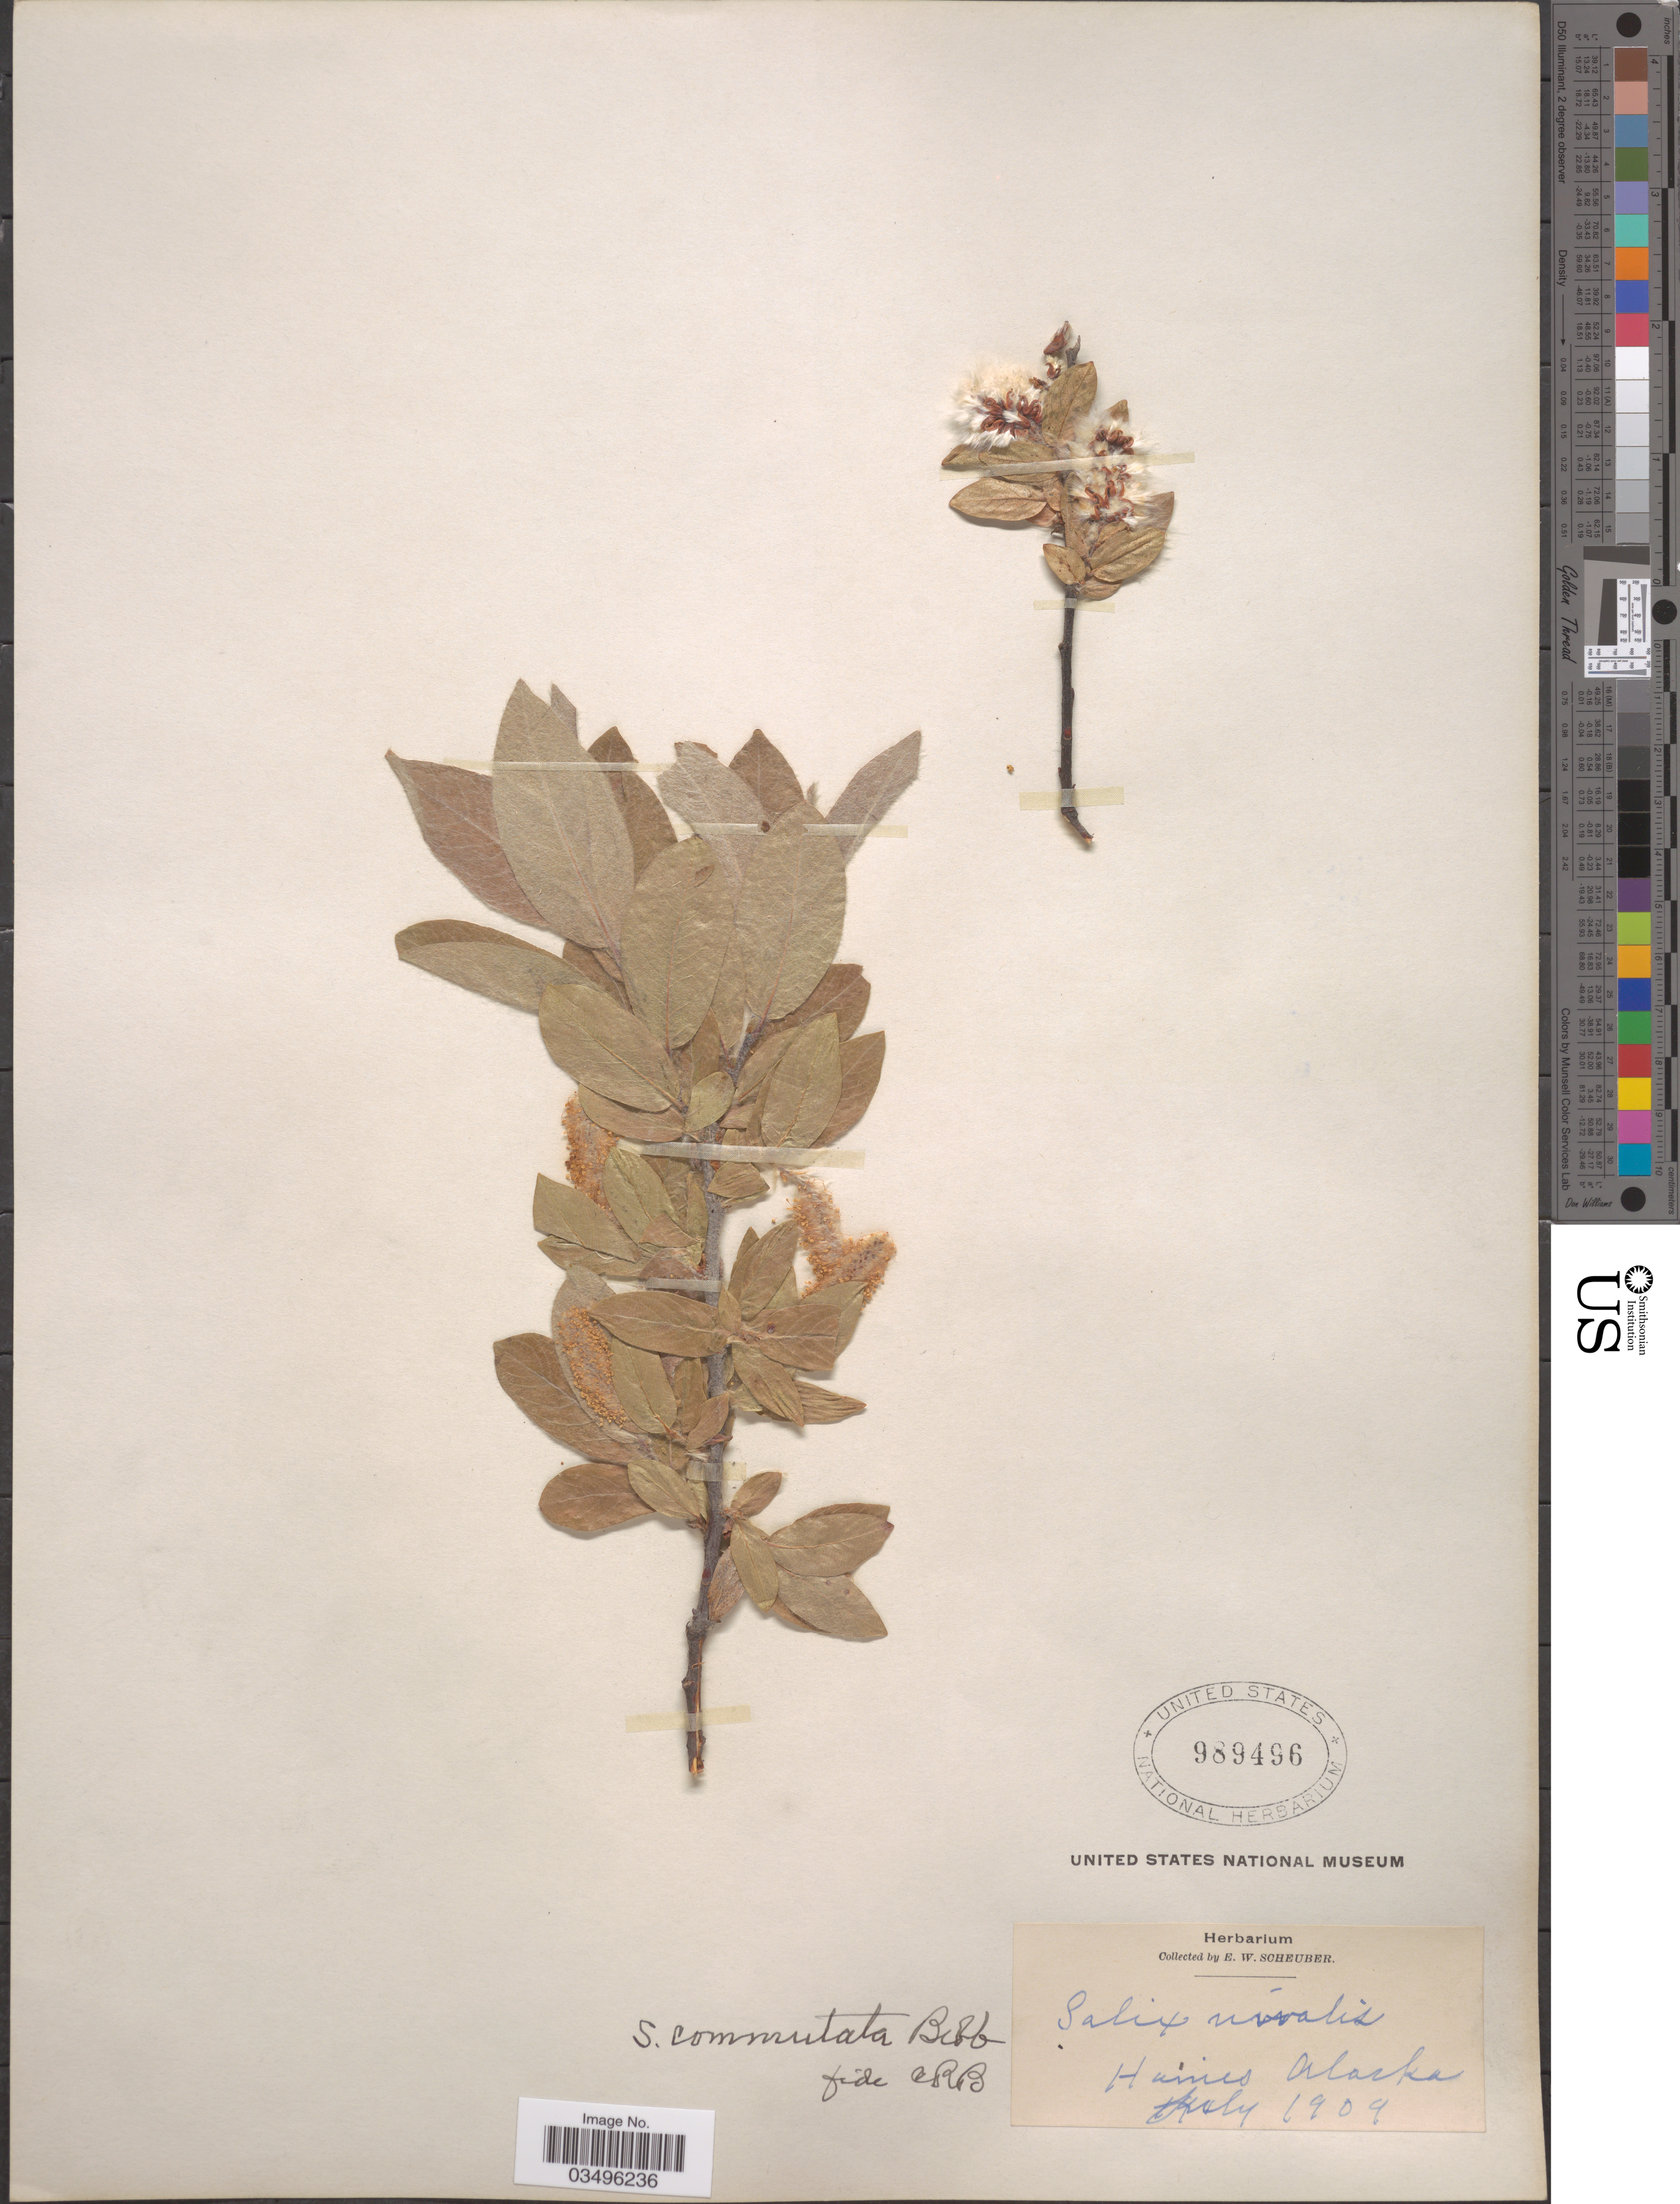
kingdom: Plantae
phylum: Tracheophyta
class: Magnoliopsida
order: Malpighiales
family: Salicaceae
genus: Salix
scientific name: Salix commutata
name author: Bebb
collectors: E. Scheuber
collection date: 1909-07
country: United States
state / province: Alaska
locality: Haines.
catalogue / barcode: US 989496